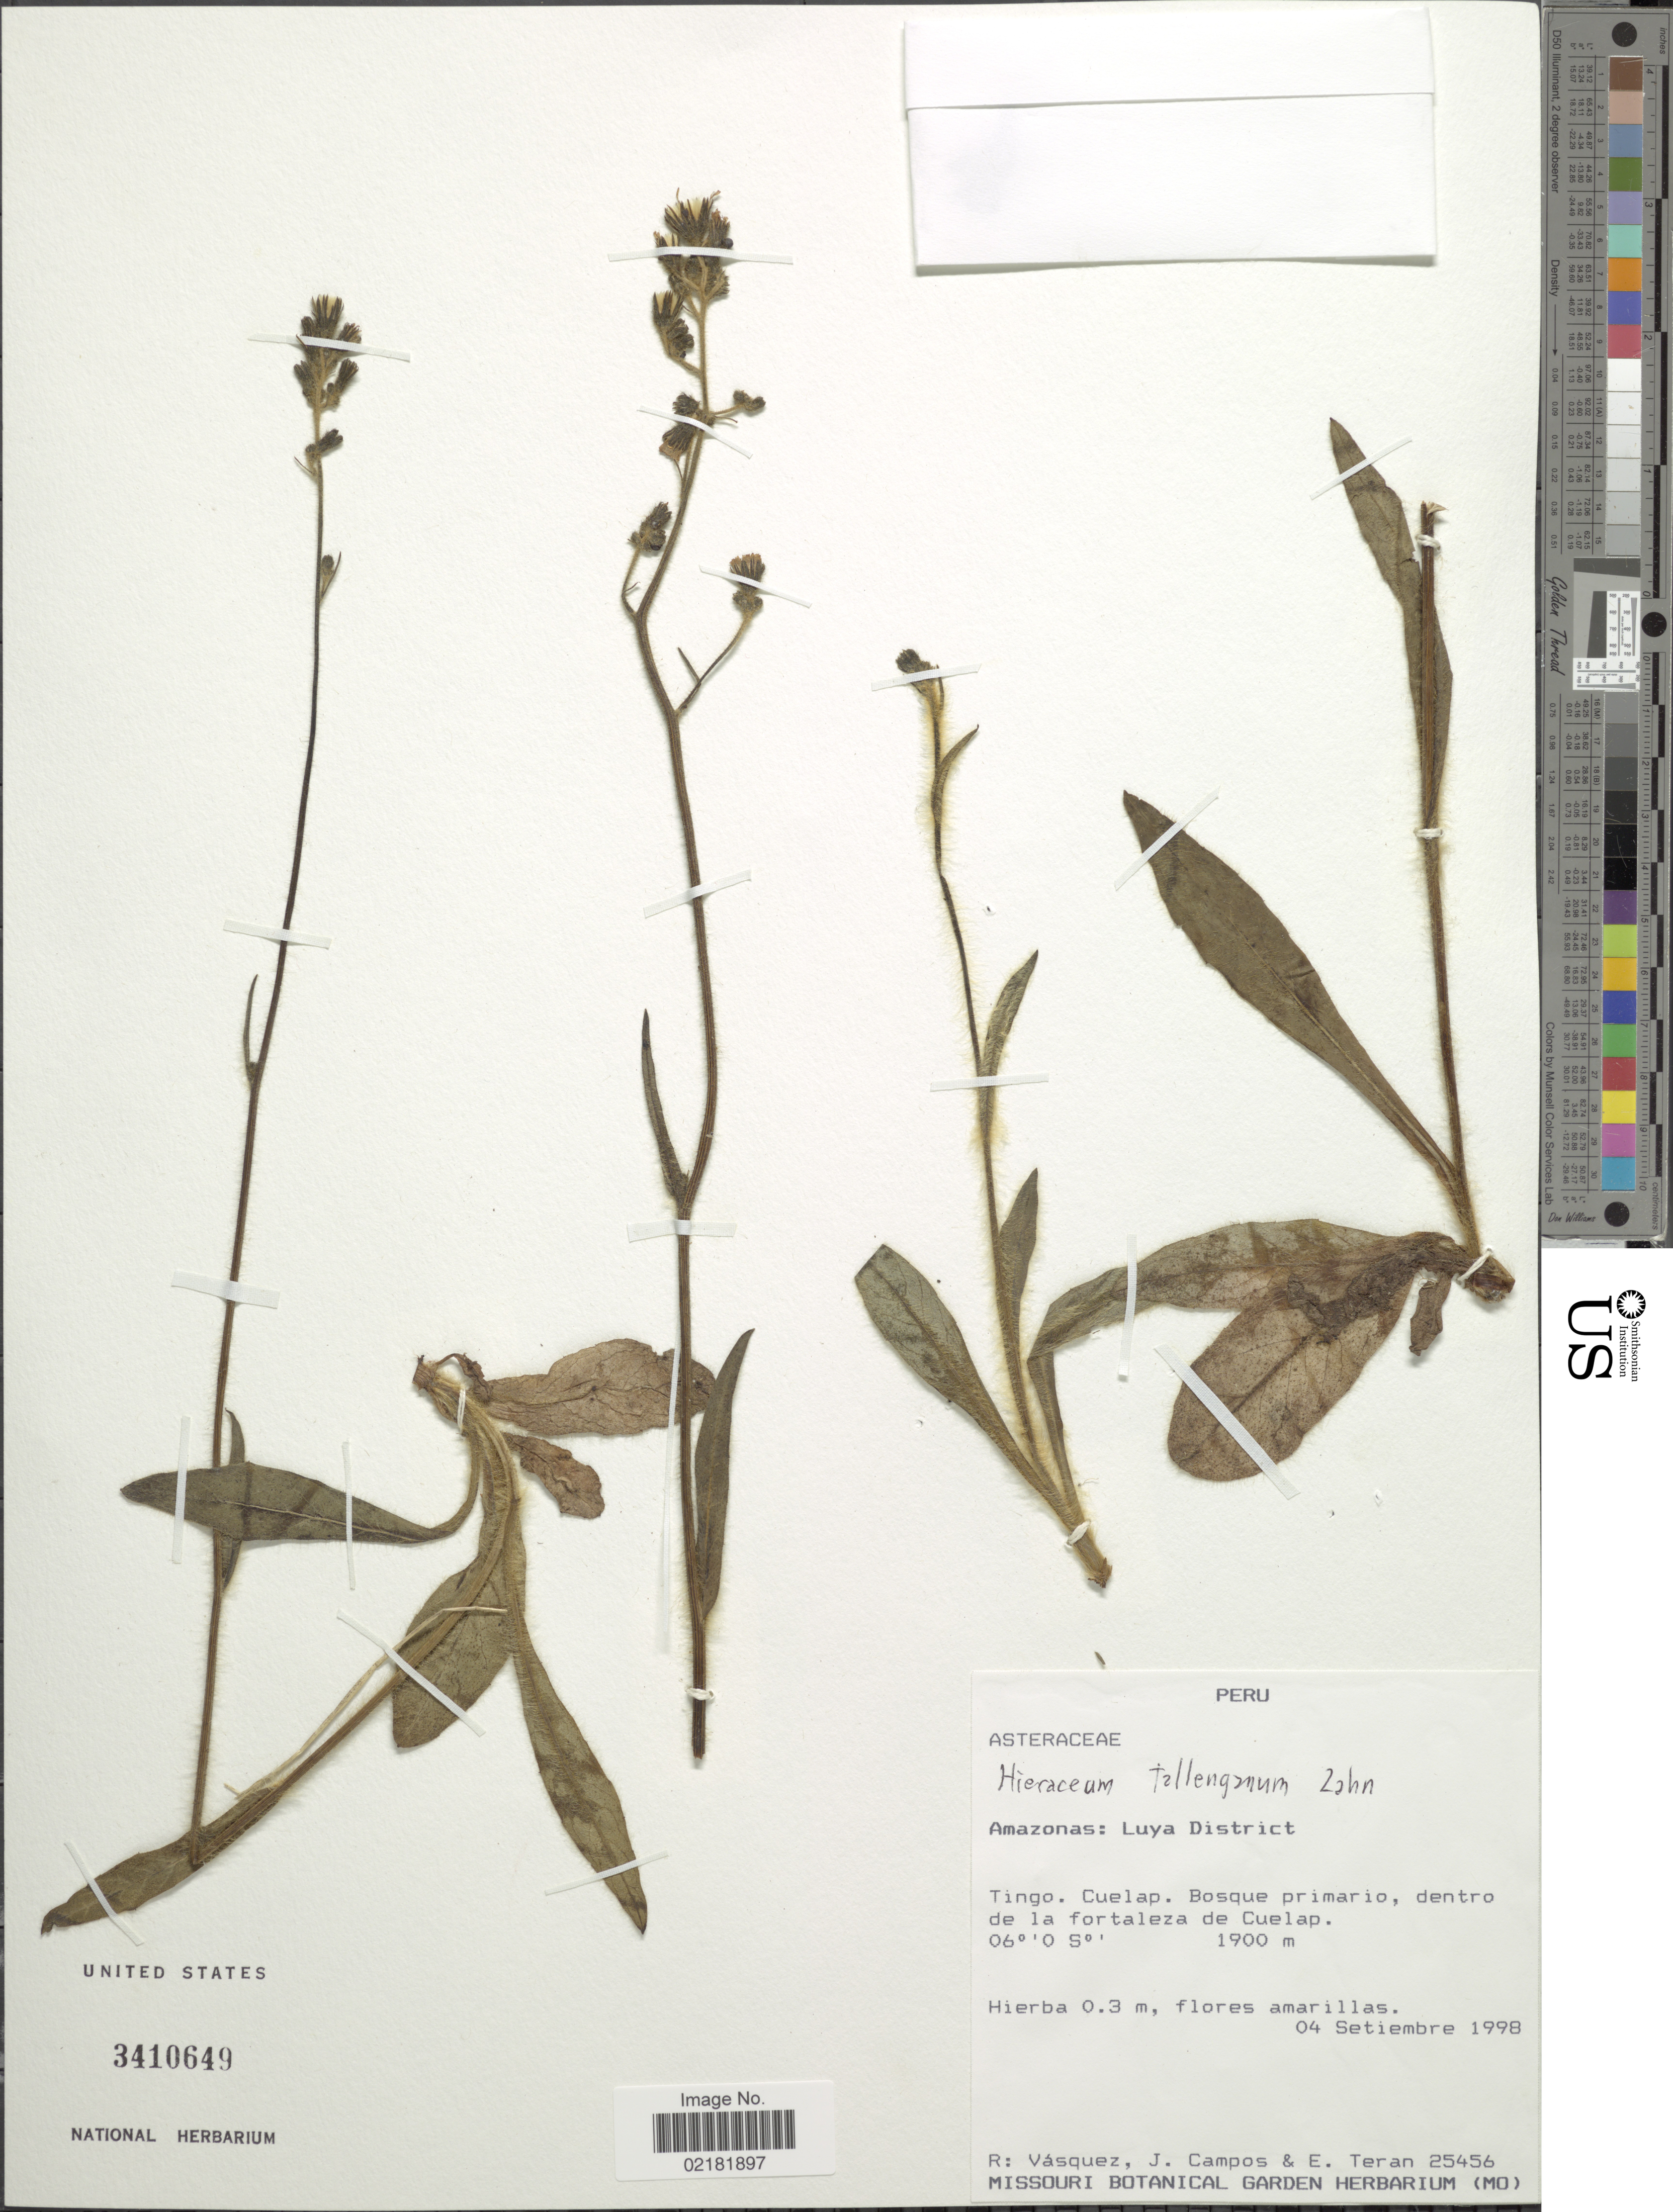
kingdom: Plantae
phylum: Tracheophyta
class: Magnoliopsida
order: Asterales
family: Asteraceae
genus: Hieracium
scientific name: Hieracium tallenganum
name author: Zahn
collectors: R. Vásquez, J. Campos & E. Teran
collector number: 25456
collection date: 1998-09-04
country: Peru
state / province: Amazonas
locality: Luya District, Tingo, Cuelap, bosque primario, dentro la fortaleza de Cuelap.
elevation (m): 1900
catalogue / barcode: US 3410649